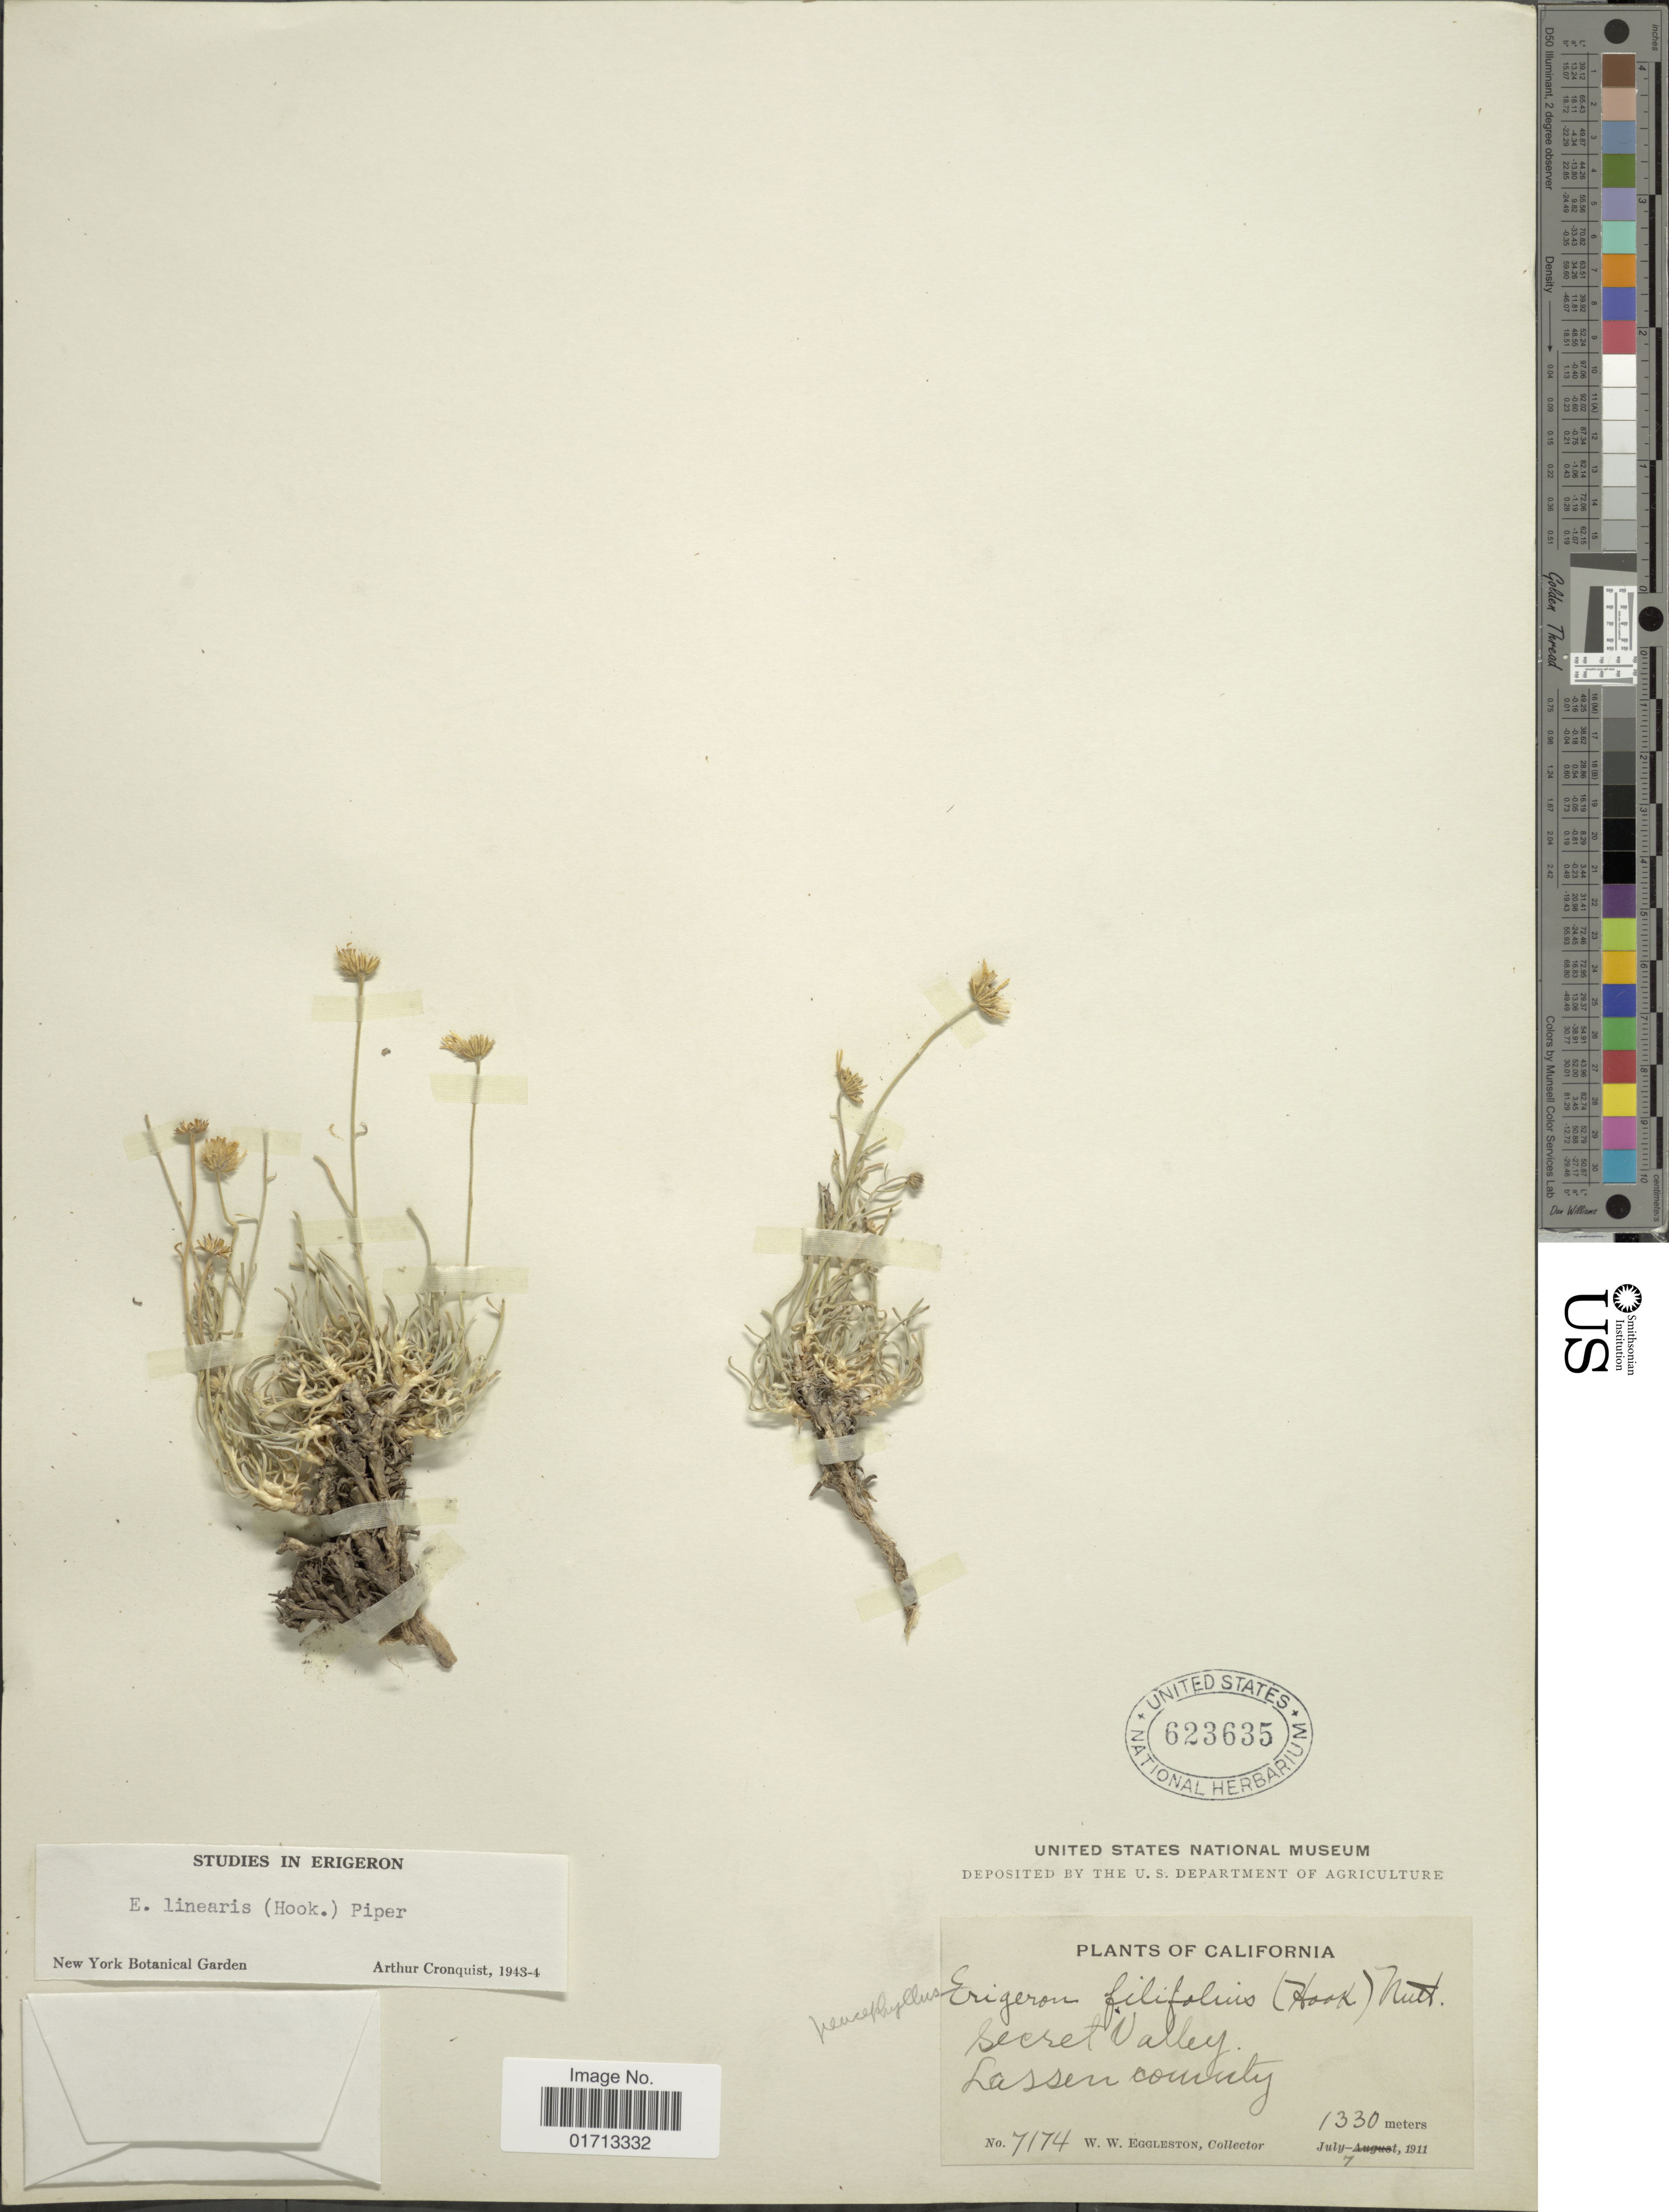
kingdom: Plantae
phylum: Tracheophyta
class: Magnoliopsida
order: Asterales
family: Asteraceae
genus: Erigeron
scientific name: Erigeron linearis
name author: (Hook.) Piper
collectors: W. W. Eggleston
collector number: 7174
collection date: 1911-07-07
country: United States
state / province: California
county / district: Lassen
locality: Secret Valley. Lassen County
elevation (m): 1330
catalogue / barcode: US 623635